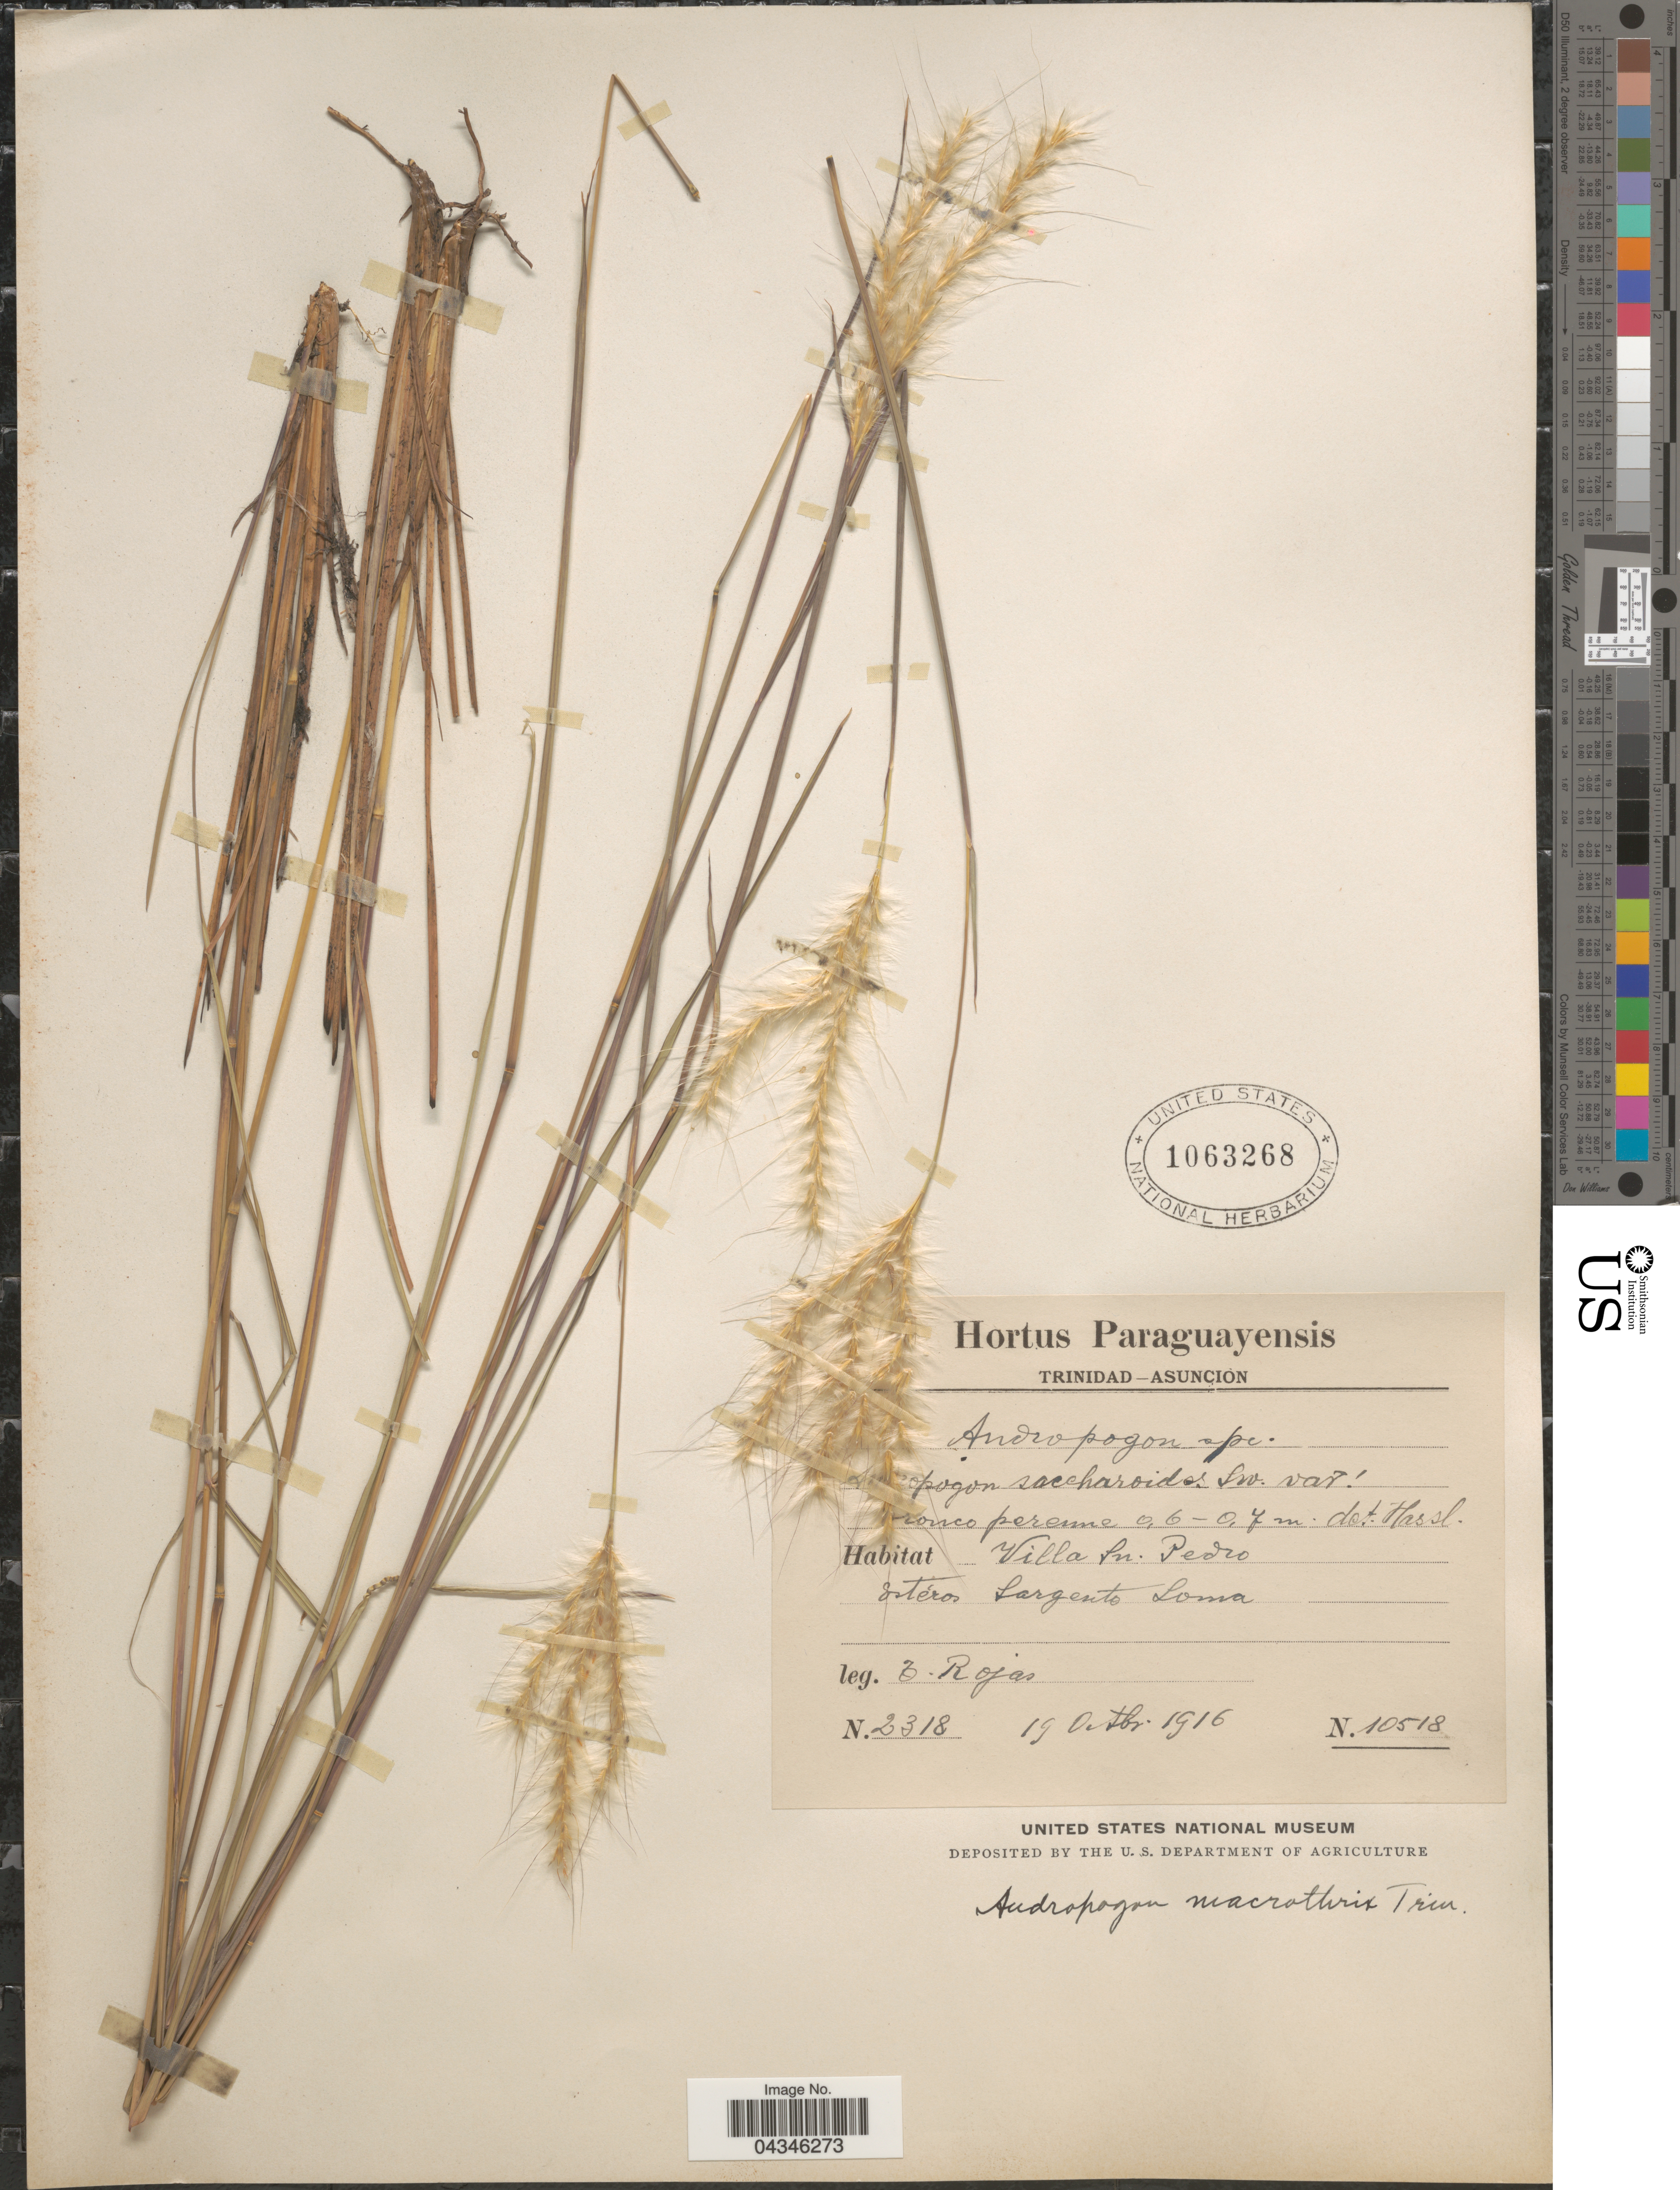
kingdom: Plantae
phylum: Tracheophyta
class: Liliopsida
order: Poales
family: Poaceae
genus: Andropogon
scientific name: Andropogon macrothrix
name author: Trin.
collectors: T. Rojas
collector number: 2318/10518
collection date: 1916-10-19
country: Paraguay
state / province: Asuncion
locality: Villa Su. Pedro esteros Sargento Loma.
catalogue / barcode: US 1063268